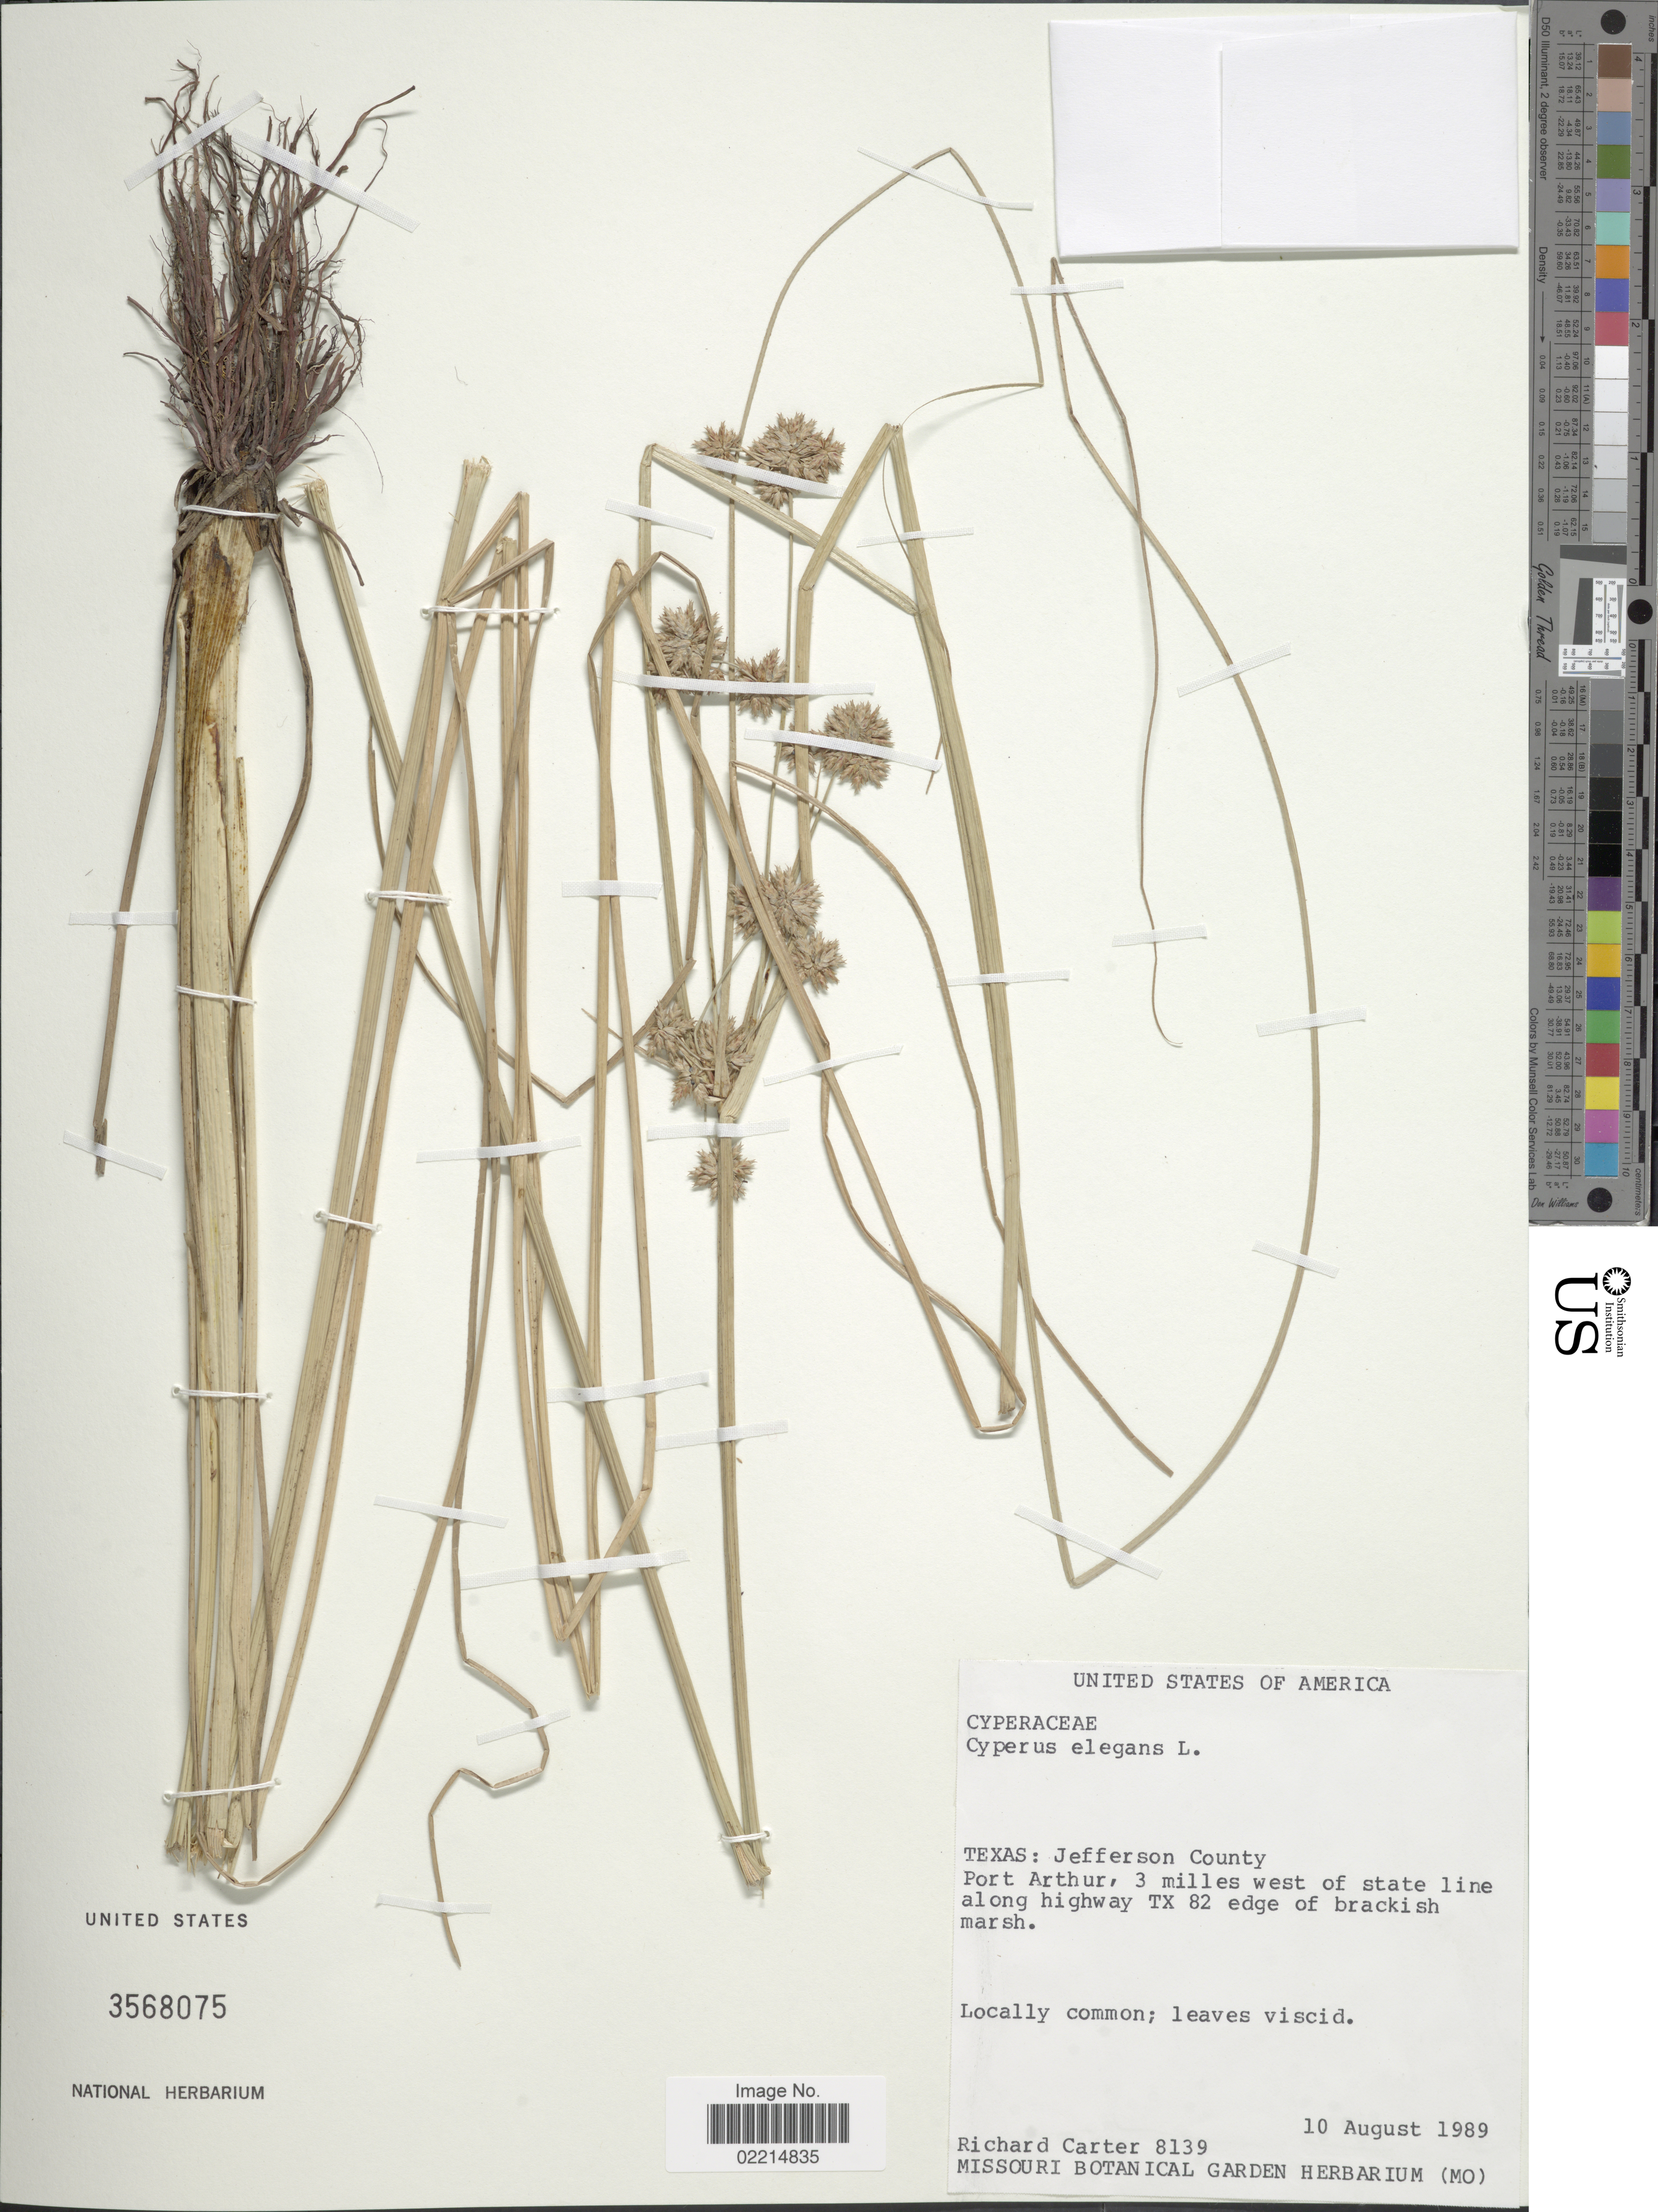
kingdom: Plantae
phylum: Tracheophyta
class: Liliopsida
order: Poales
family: Cyperaceae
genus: Cyperus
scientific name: Cyperus elegans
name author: L.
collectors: R. Carter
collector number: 8139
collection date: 1989-08-10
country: United States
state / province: Texas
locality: Jefferson County, Port Arthur, 3 miles west of state line along highway TX 82 edge of brackish marsh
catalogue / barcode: US 3568075